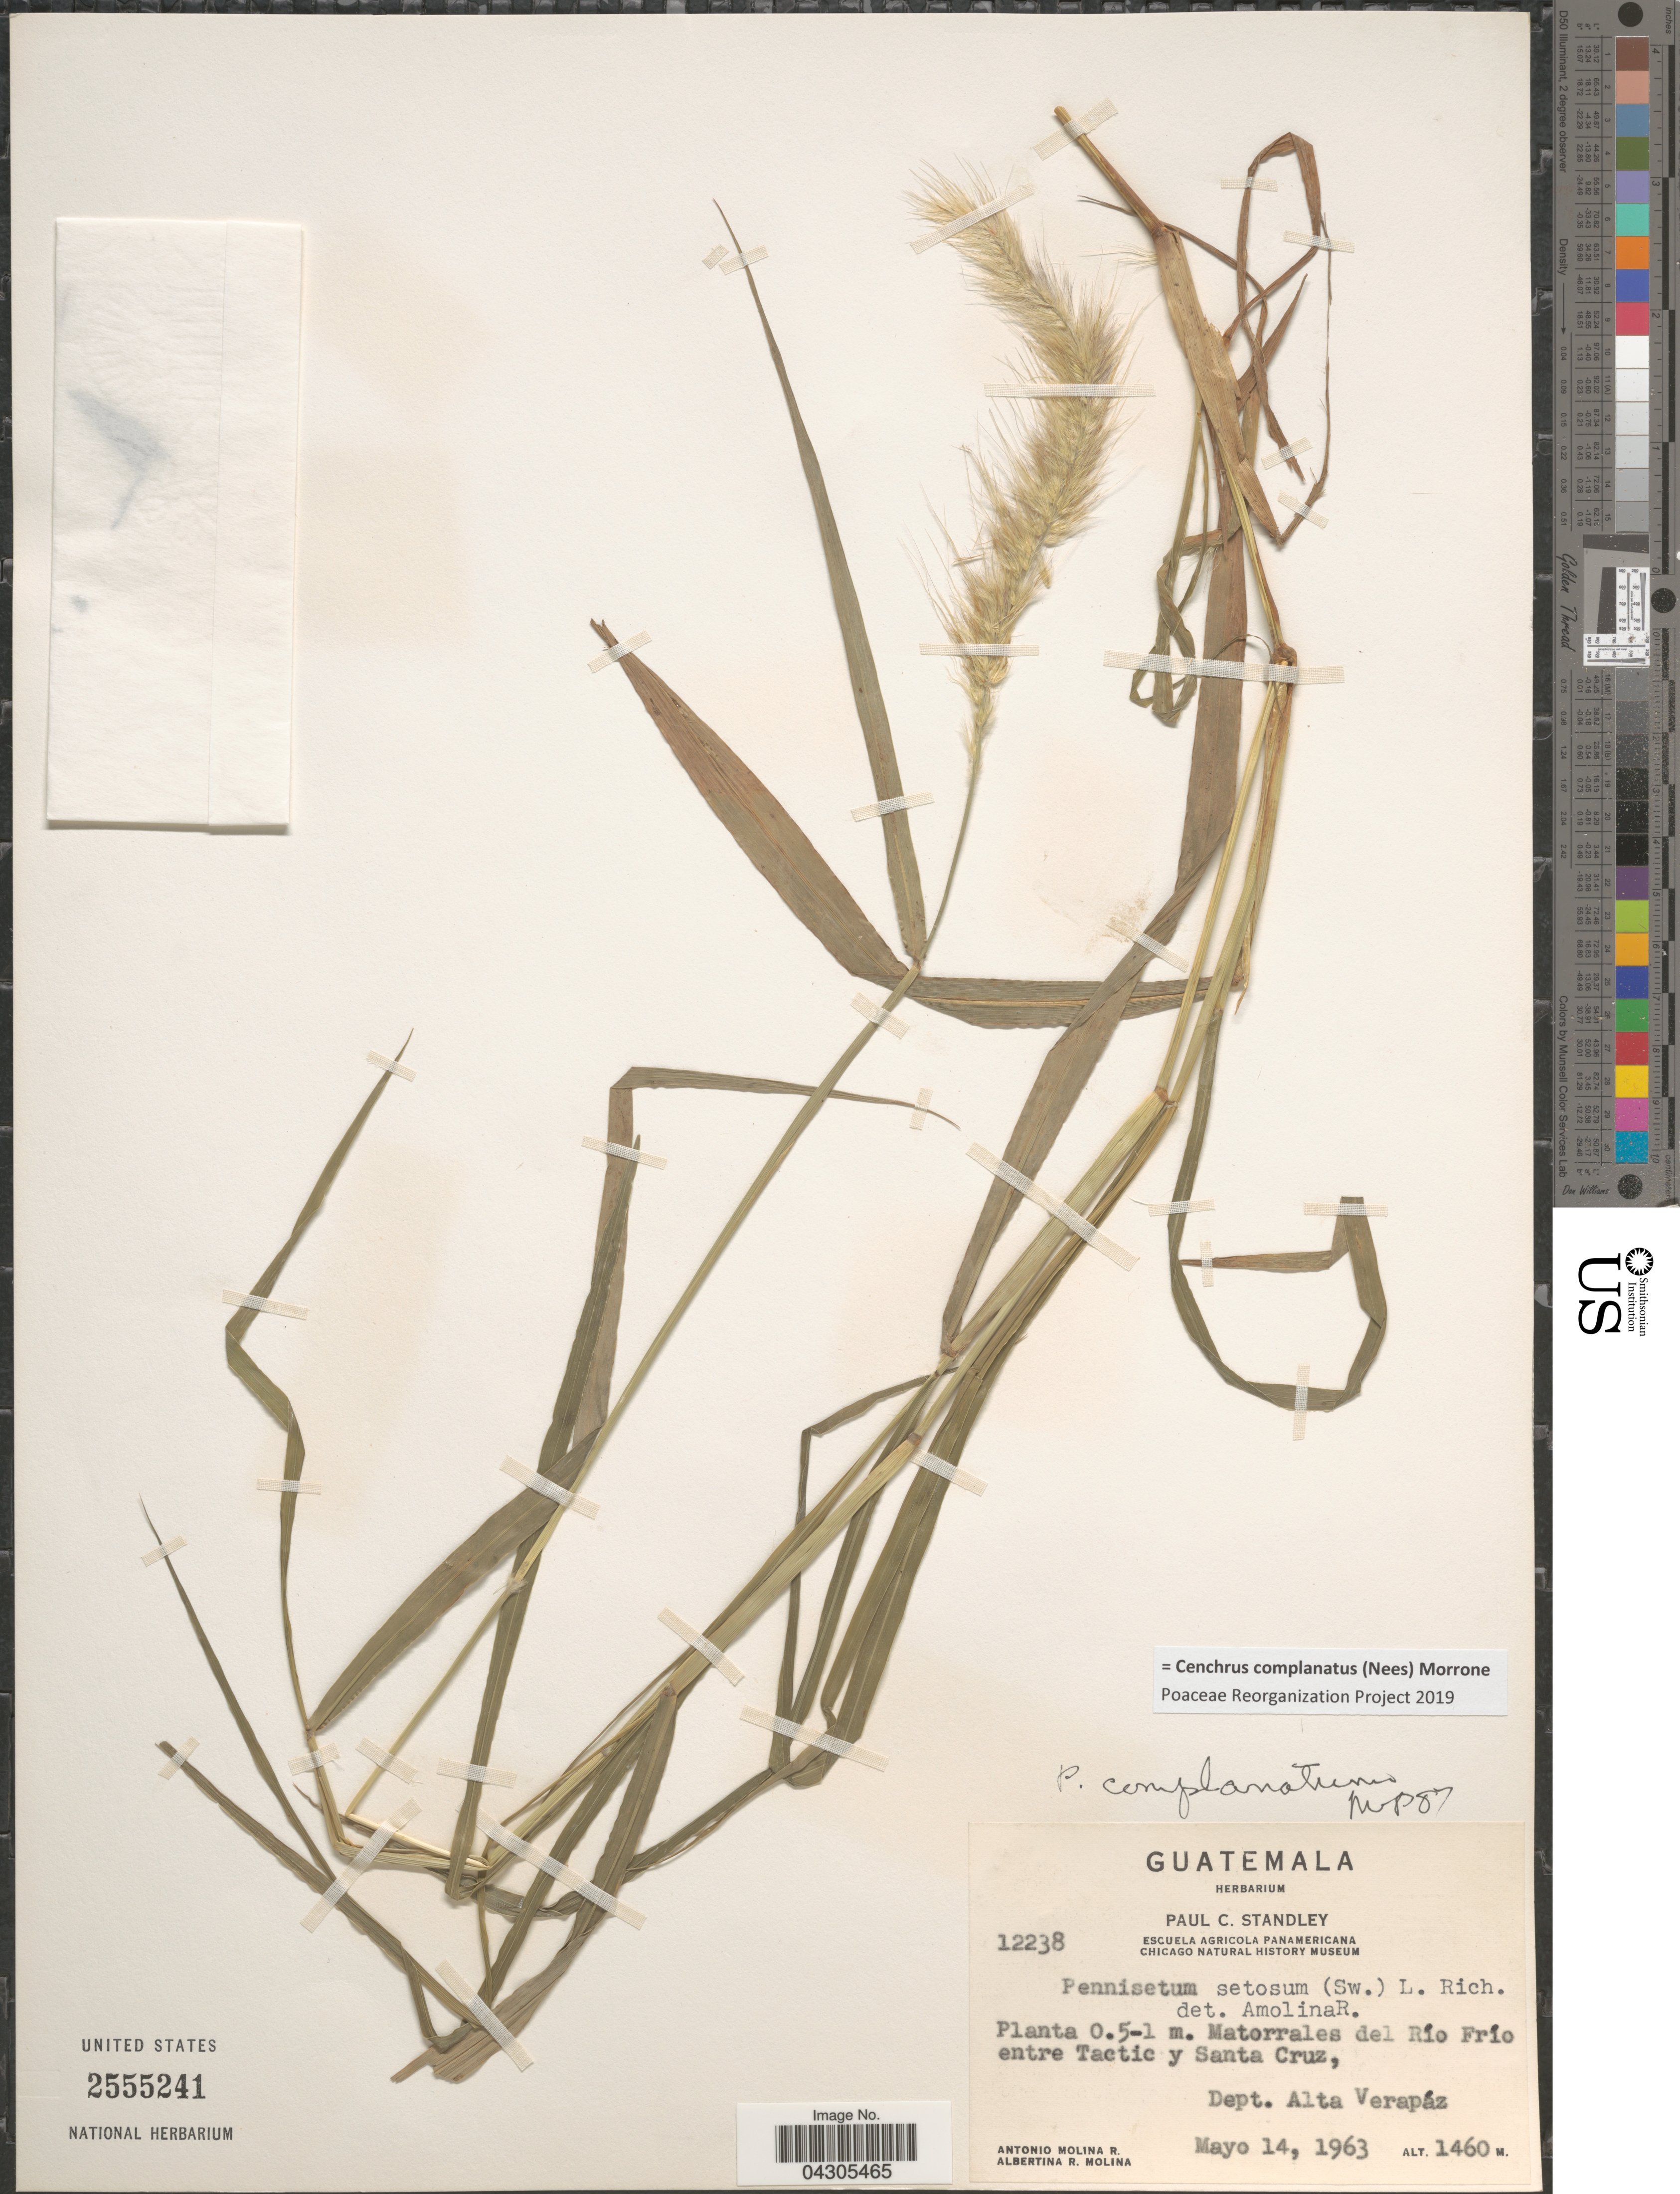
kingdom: Plantae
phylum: Tracheophyta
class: Liliopsida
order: Poales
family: Poaceae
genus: Cenchrus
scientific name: Cenchrus complanatus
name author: (Nees) Morrone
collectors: A. Molina R. & A. R. Molina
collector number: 12238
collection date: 1963-05-14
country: Guatemala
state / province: Alta Verapaz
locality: Matorrales del Río Frío entre Tactic y Santa Cruz, Dept. Alta Verapáz.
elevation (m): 1460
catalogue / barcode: US 2555241